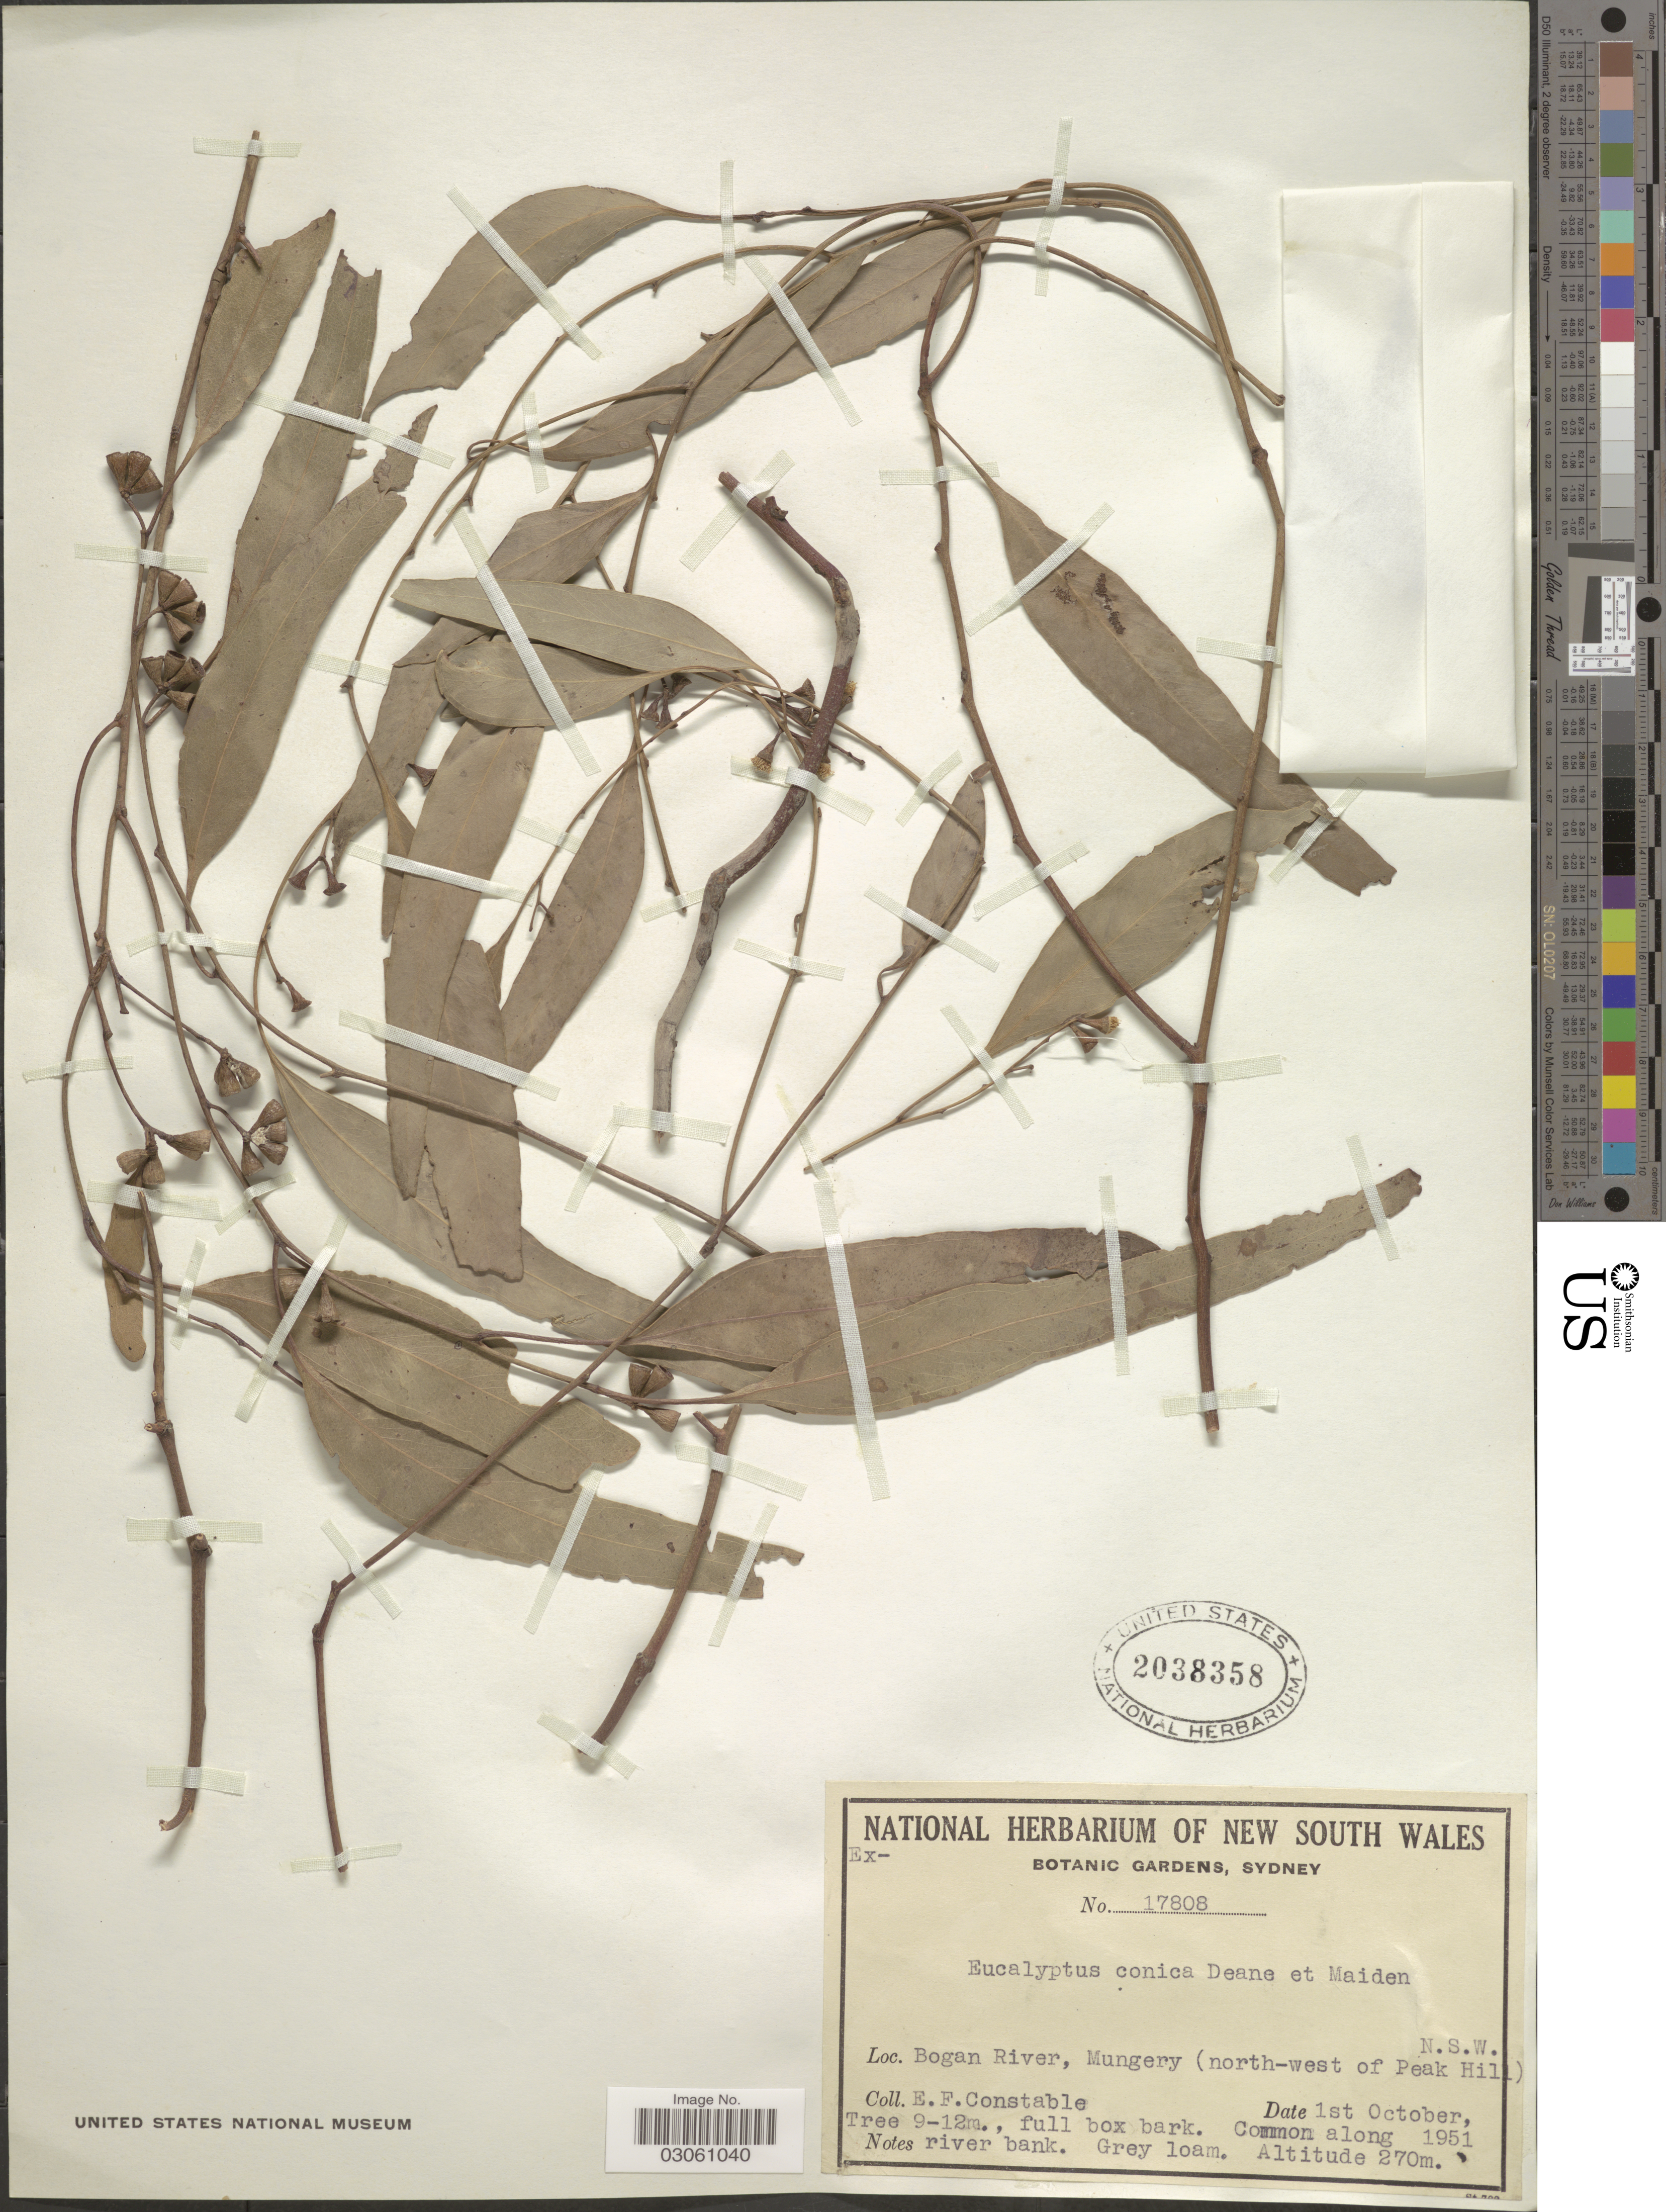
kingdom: Plantae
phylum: Tracheophyta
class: Magnoliopsida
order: Myrtales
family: Myrtaceae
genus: Eucalyptus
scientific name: Eucalyptus conica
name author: H. Deane & Maiden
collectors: E. F. Constable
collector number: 17808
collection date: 1951-10-01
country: Australia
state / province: New South Wales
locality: Bogan River, Mungery (north-west of Peak Hill).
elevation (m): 270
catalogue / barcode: US 2038358